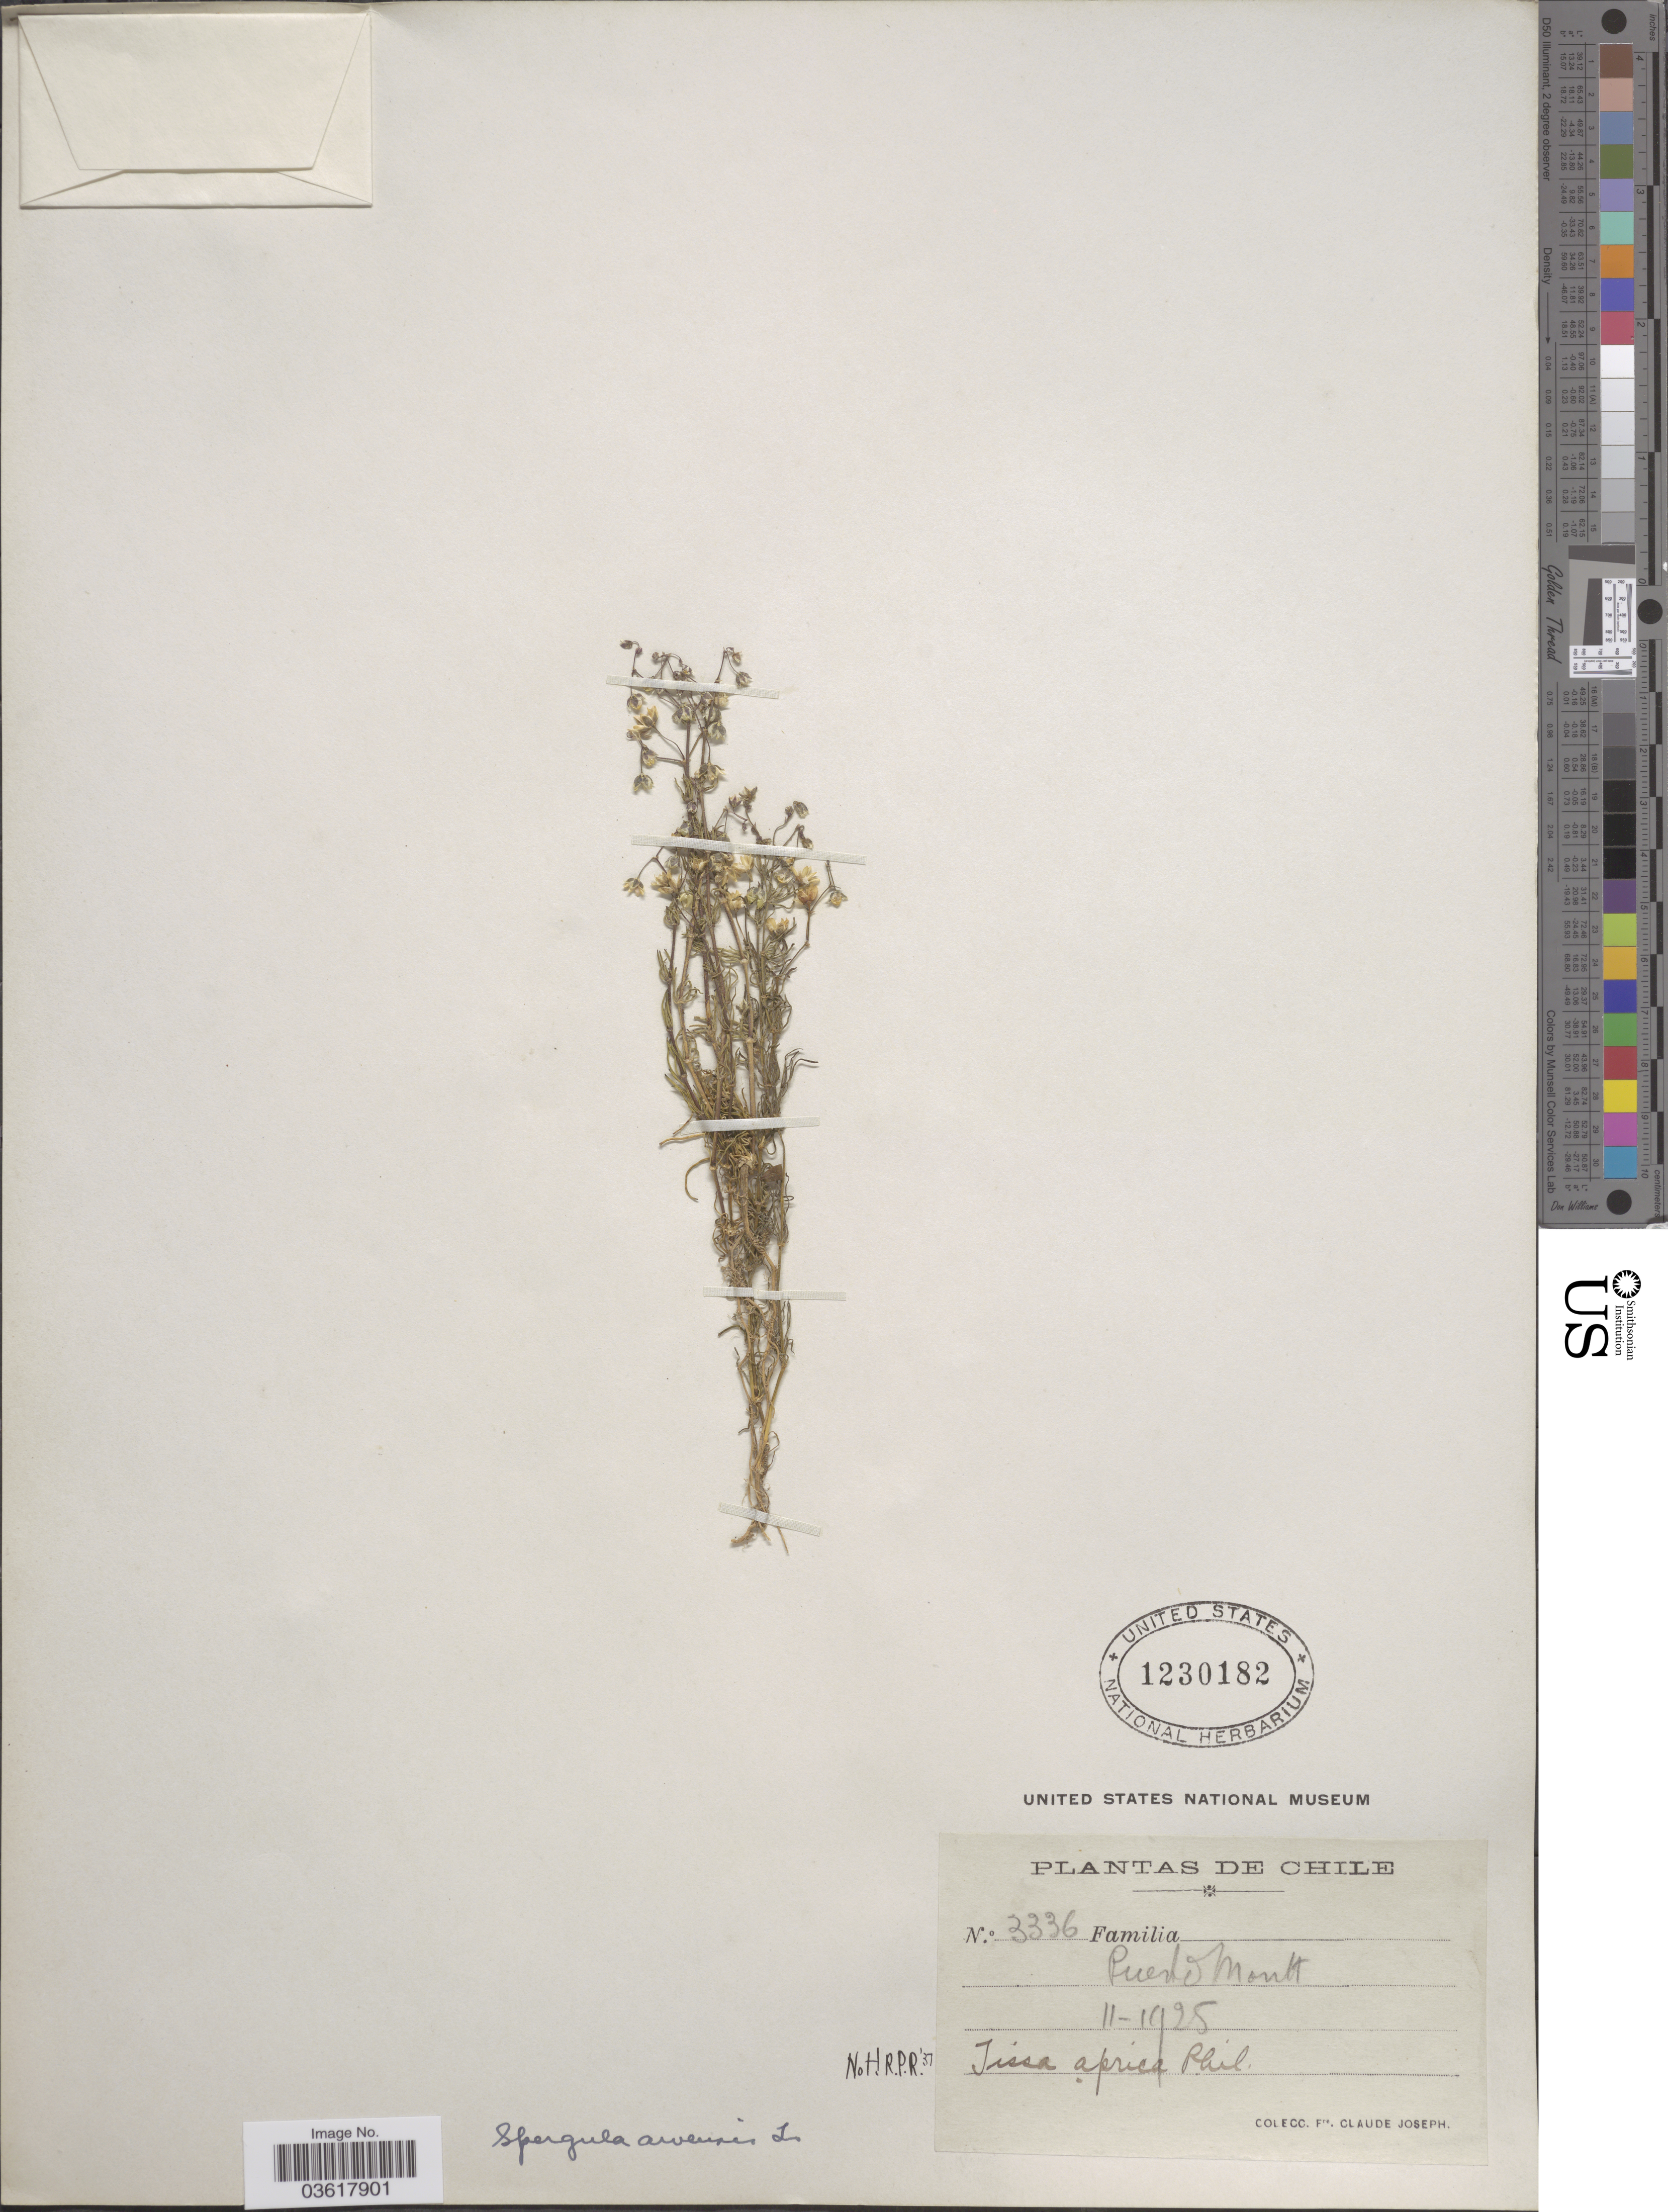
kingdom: Plantae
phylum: Tracheophyta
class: Magnoliopsida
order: Caryophyllales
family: Caryophyllaceae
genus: Spergula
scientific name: Spergula arvensis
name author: L.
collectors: Bro. Claude-Joseph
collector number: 3336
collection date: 1925-02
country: Chile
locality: Puerto Montt.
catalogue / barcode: US 1230182